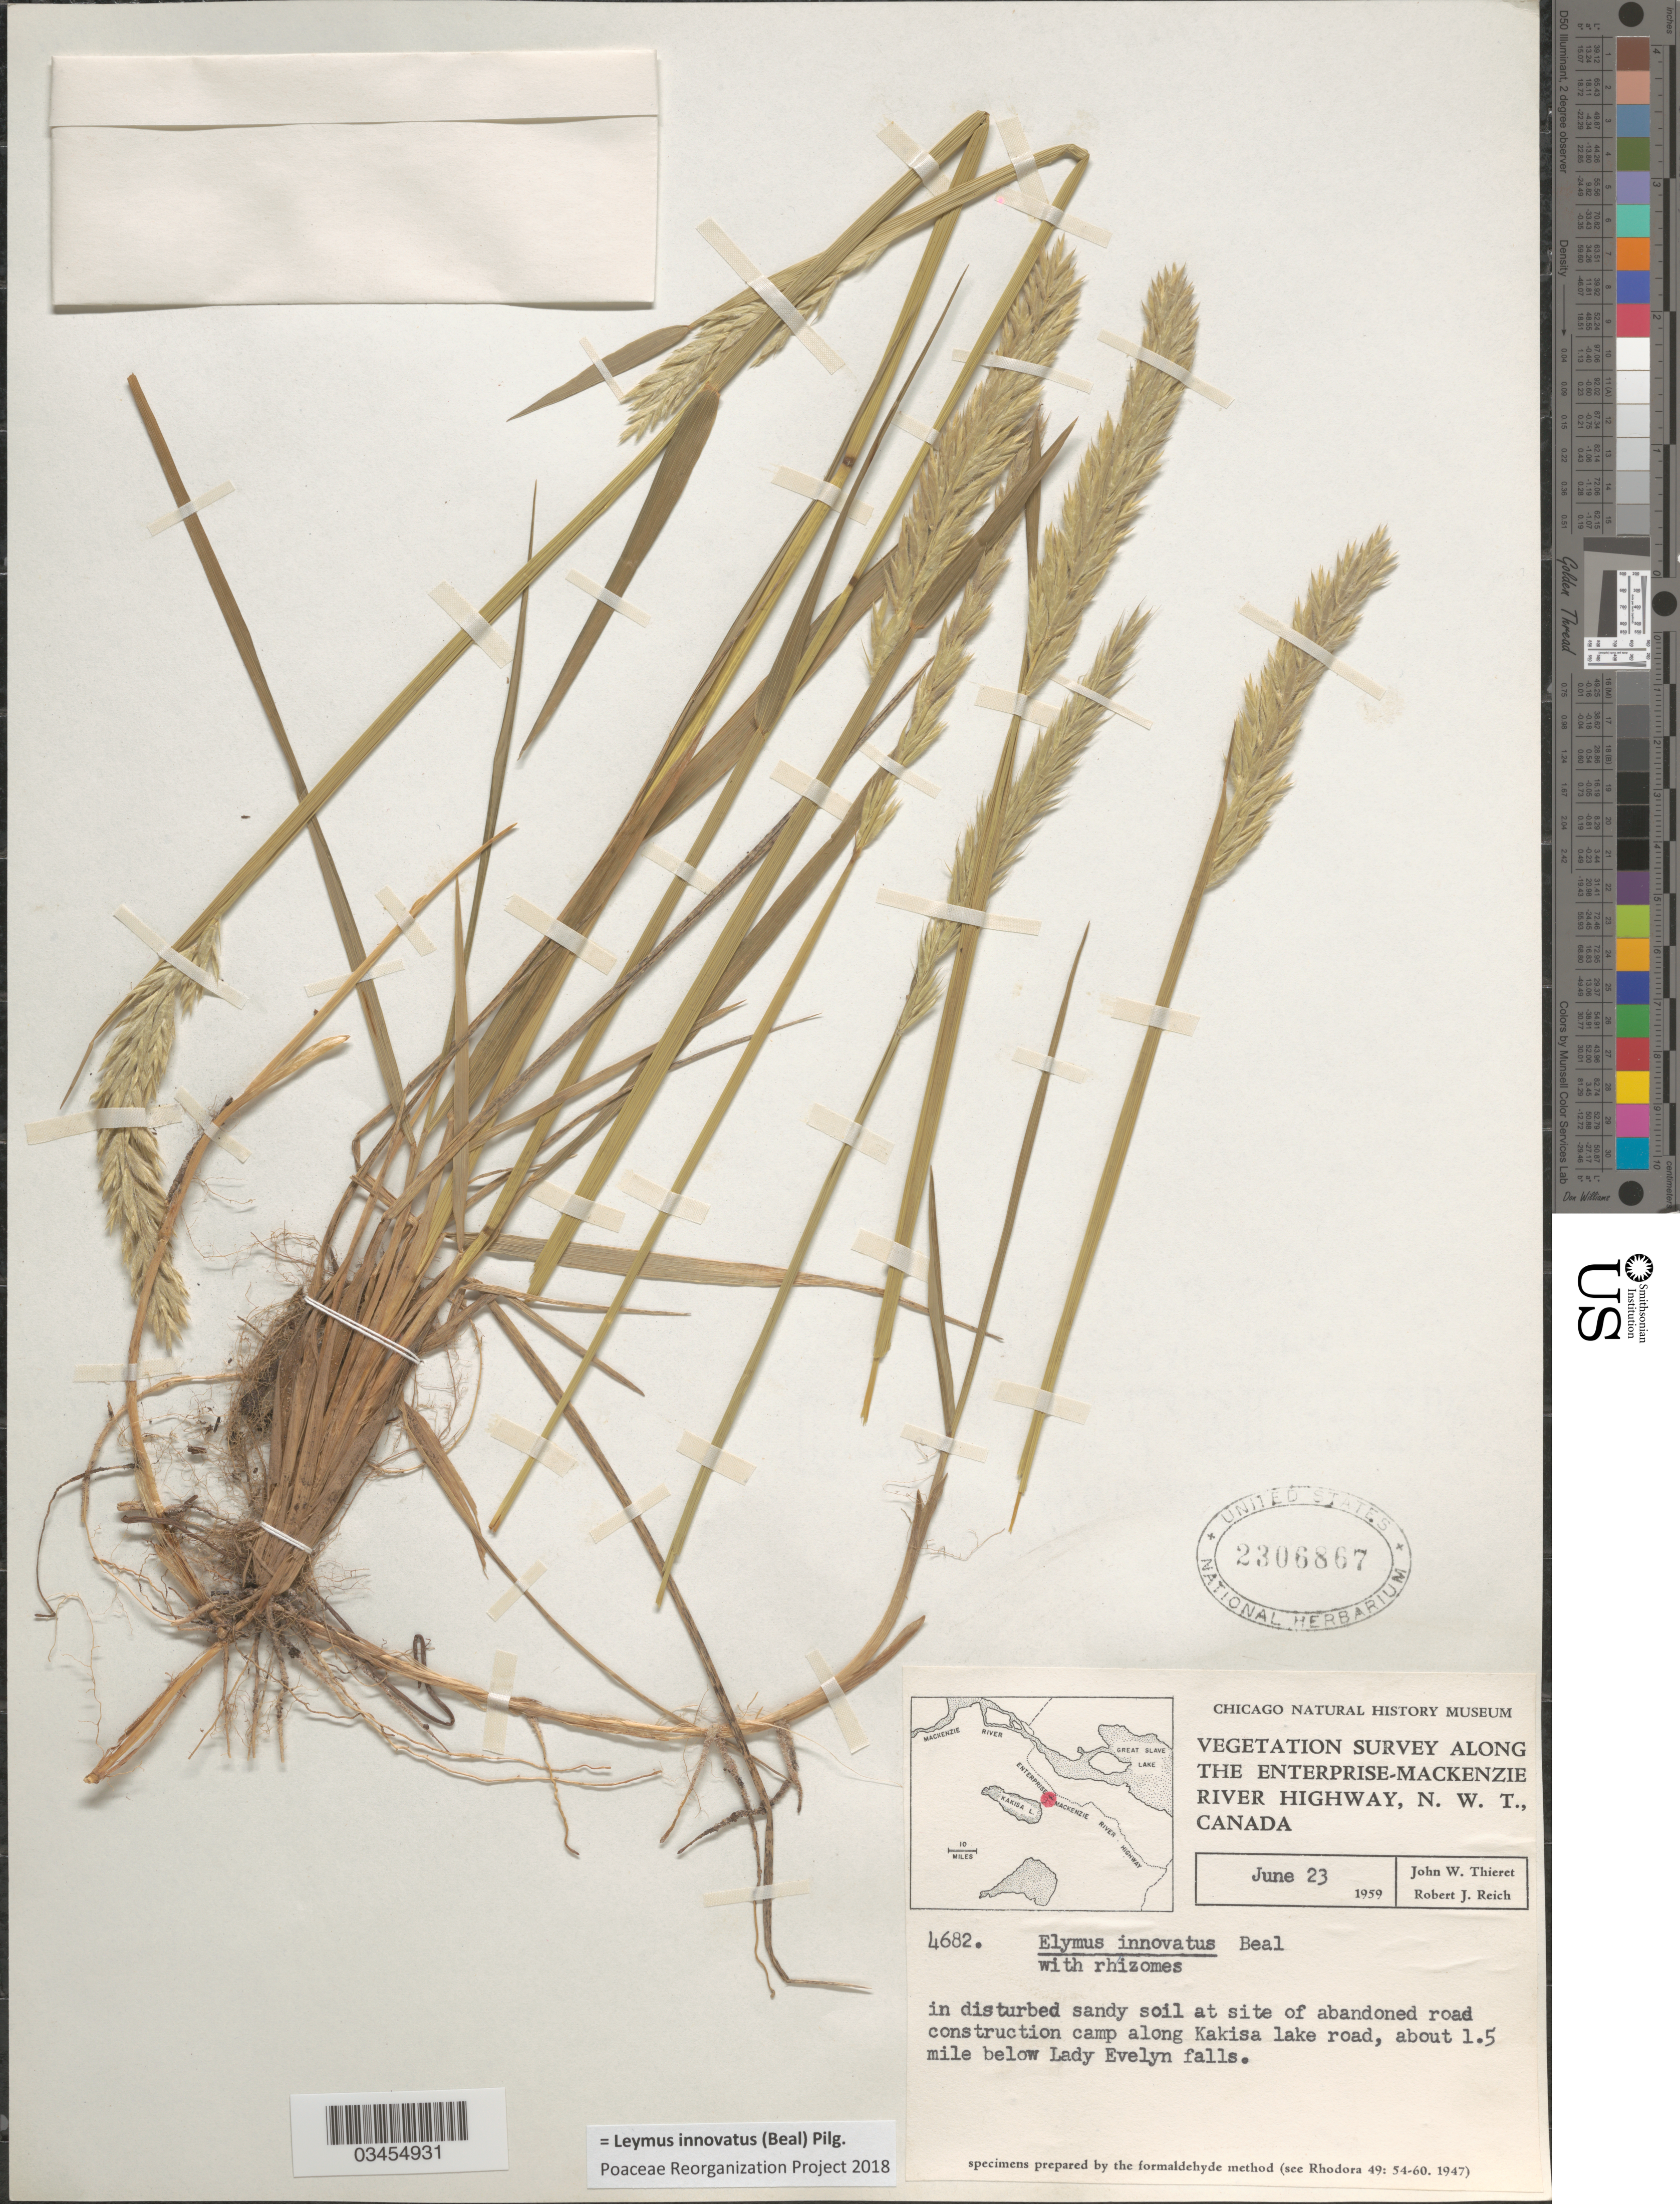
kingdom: Plantae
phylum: Tracheophyta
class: Liliopsida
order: Poales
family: Poaceae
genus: Leymus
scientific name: Leymus innovatus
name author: (W.J. Beal) Pilg.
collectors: J. W. Thieret & R. Reich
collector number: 4682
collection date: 1959-06-23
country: Canada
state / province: Northwest Territories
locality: Vegetation Survey along the Enterprise-Mackenzie River Highway, N.W.T. In disturbed sandy soil at site of abandoned road construction camp along Kakisa lake road, about 1.5 mile below Lady Evelyn falls.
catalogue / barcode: US 2306867